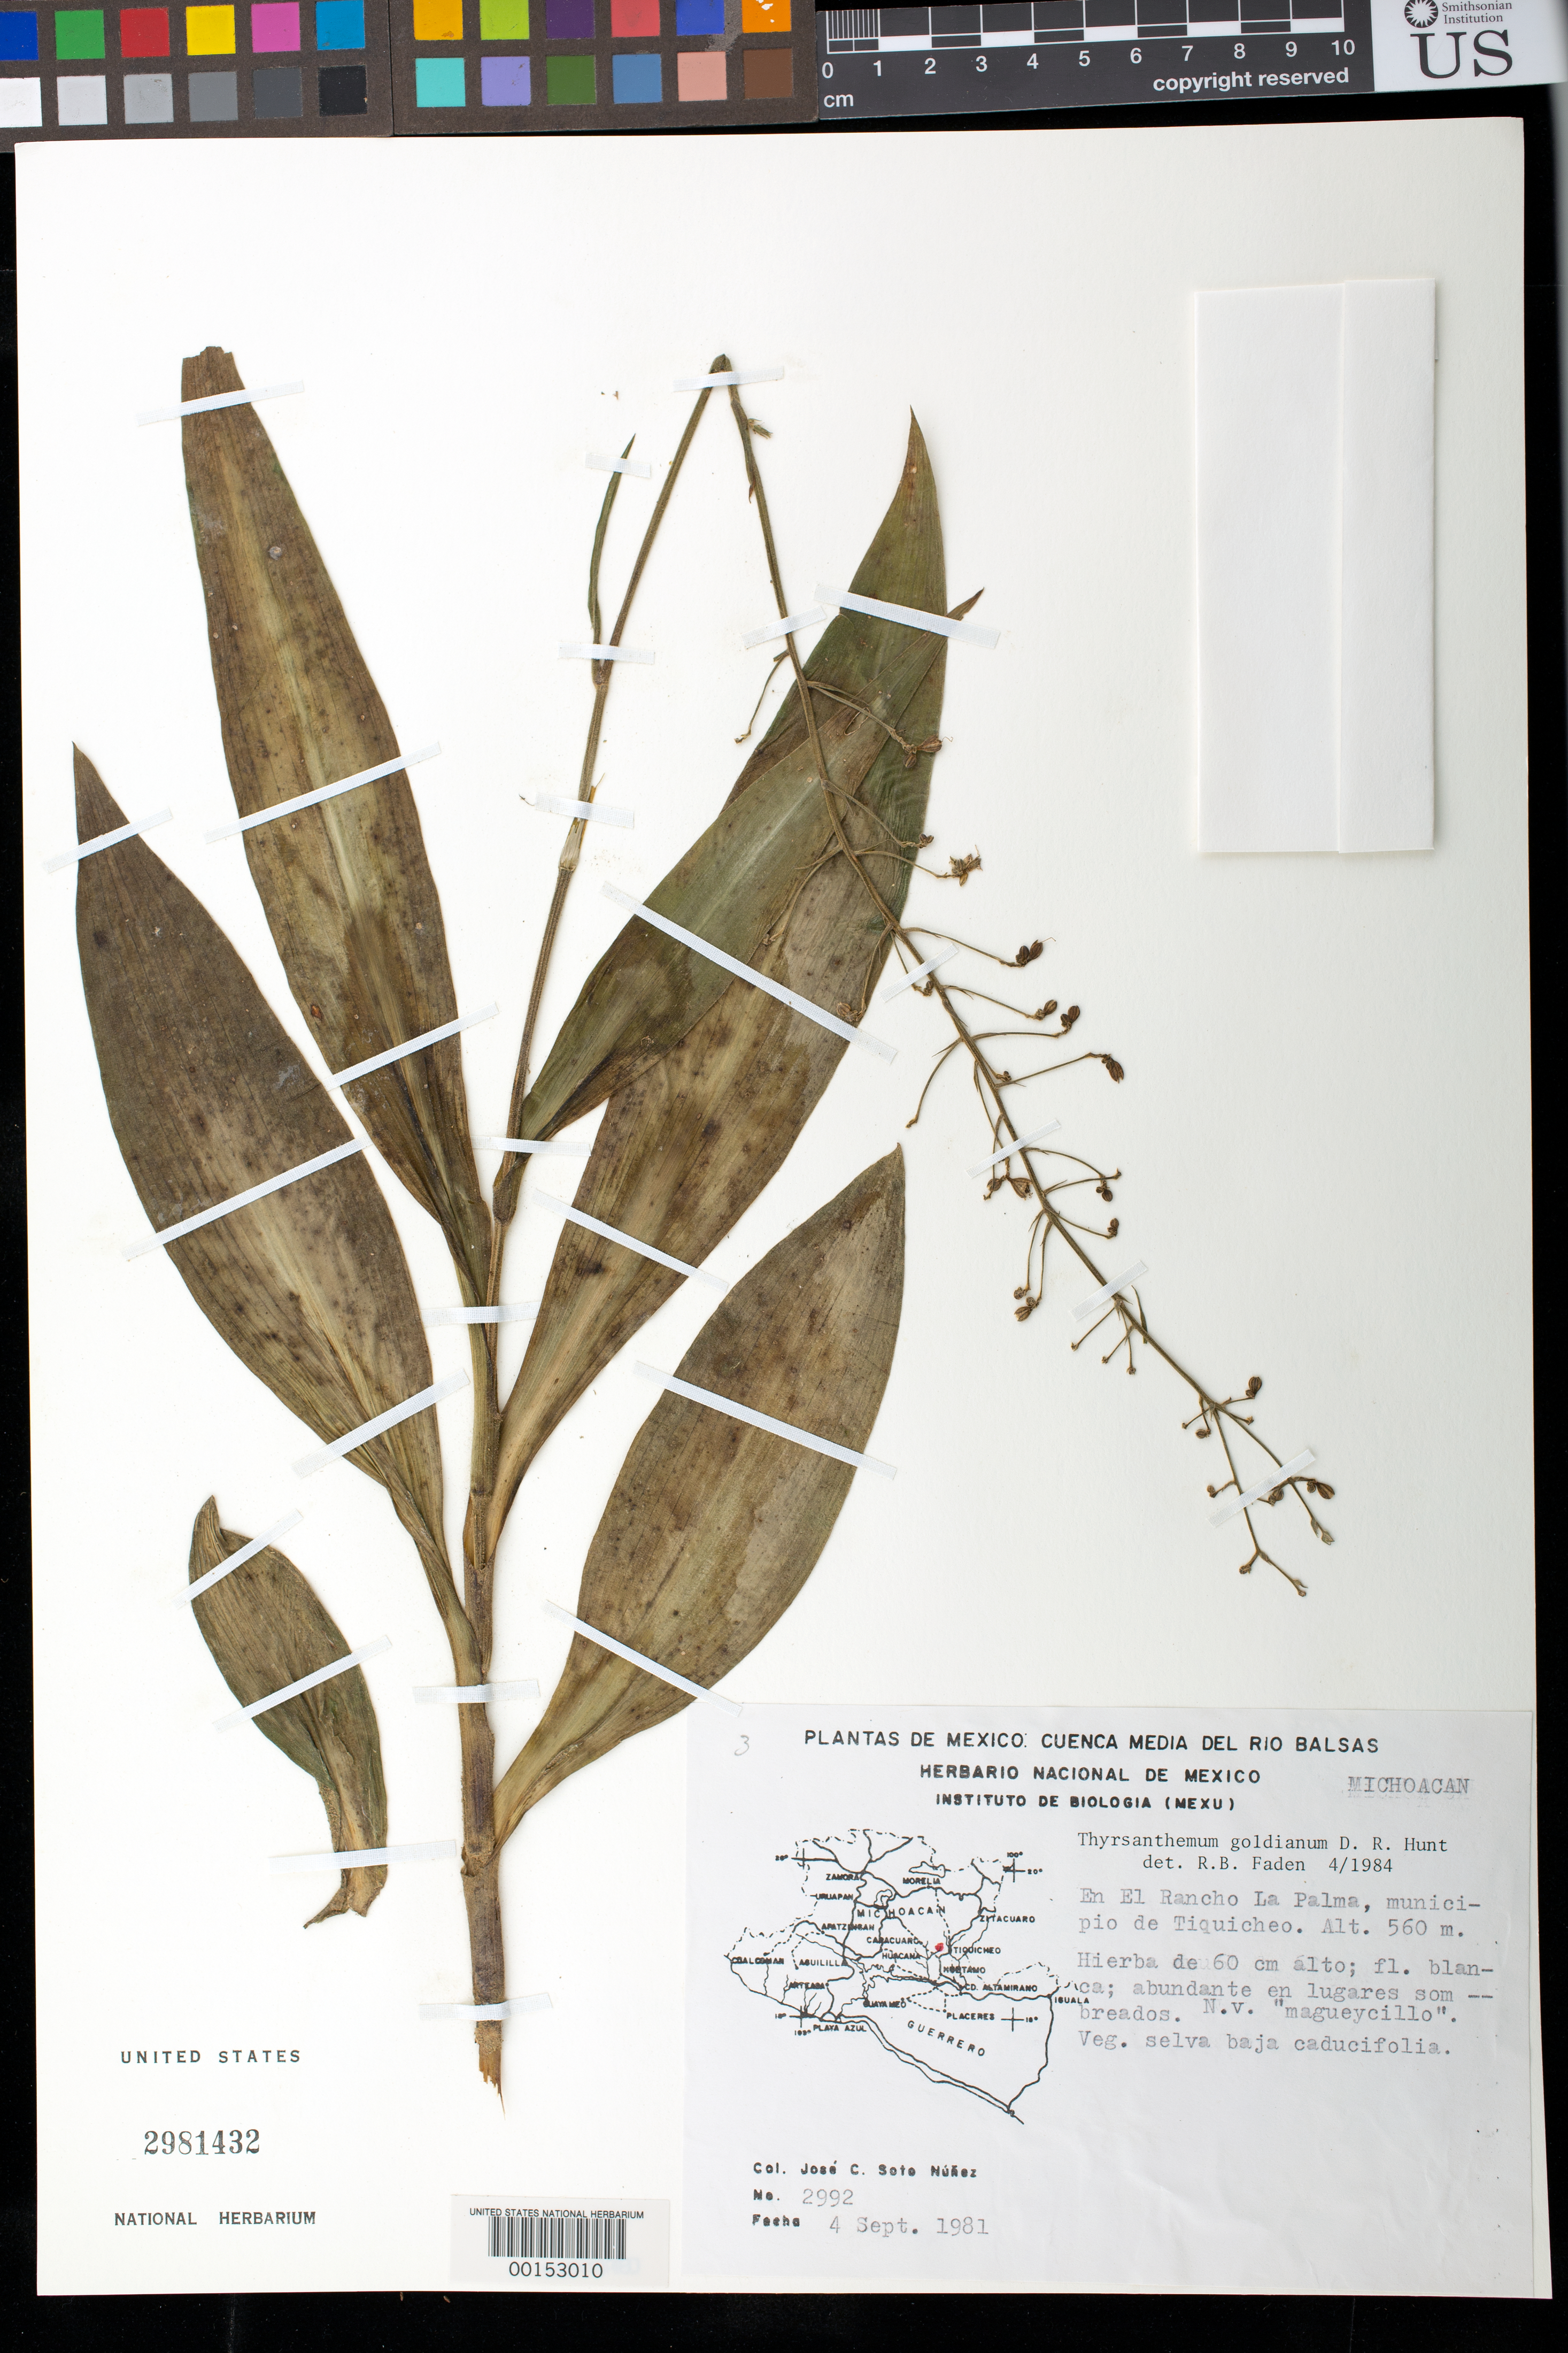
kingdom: Plantae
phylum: Tracheophyta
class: Liliopsida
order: Commelinales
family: Commelinaceae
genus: Thyrsanthemum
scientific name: Thyrsanthemum goldianum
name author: D.R. Hunt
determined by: Faden, Robert B., (US), Smithsonian Institution - National Museum of Natural History (UNITED STATES)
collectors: J. C. Soto Núñez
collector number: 2992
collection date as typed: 04 Sep 1981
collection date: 1981-09-04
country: Mexico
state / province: Michoacán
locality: Tiquicheo mun. (?), el rancho la palma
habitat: Forest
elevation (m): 560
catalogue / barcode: US 2981432